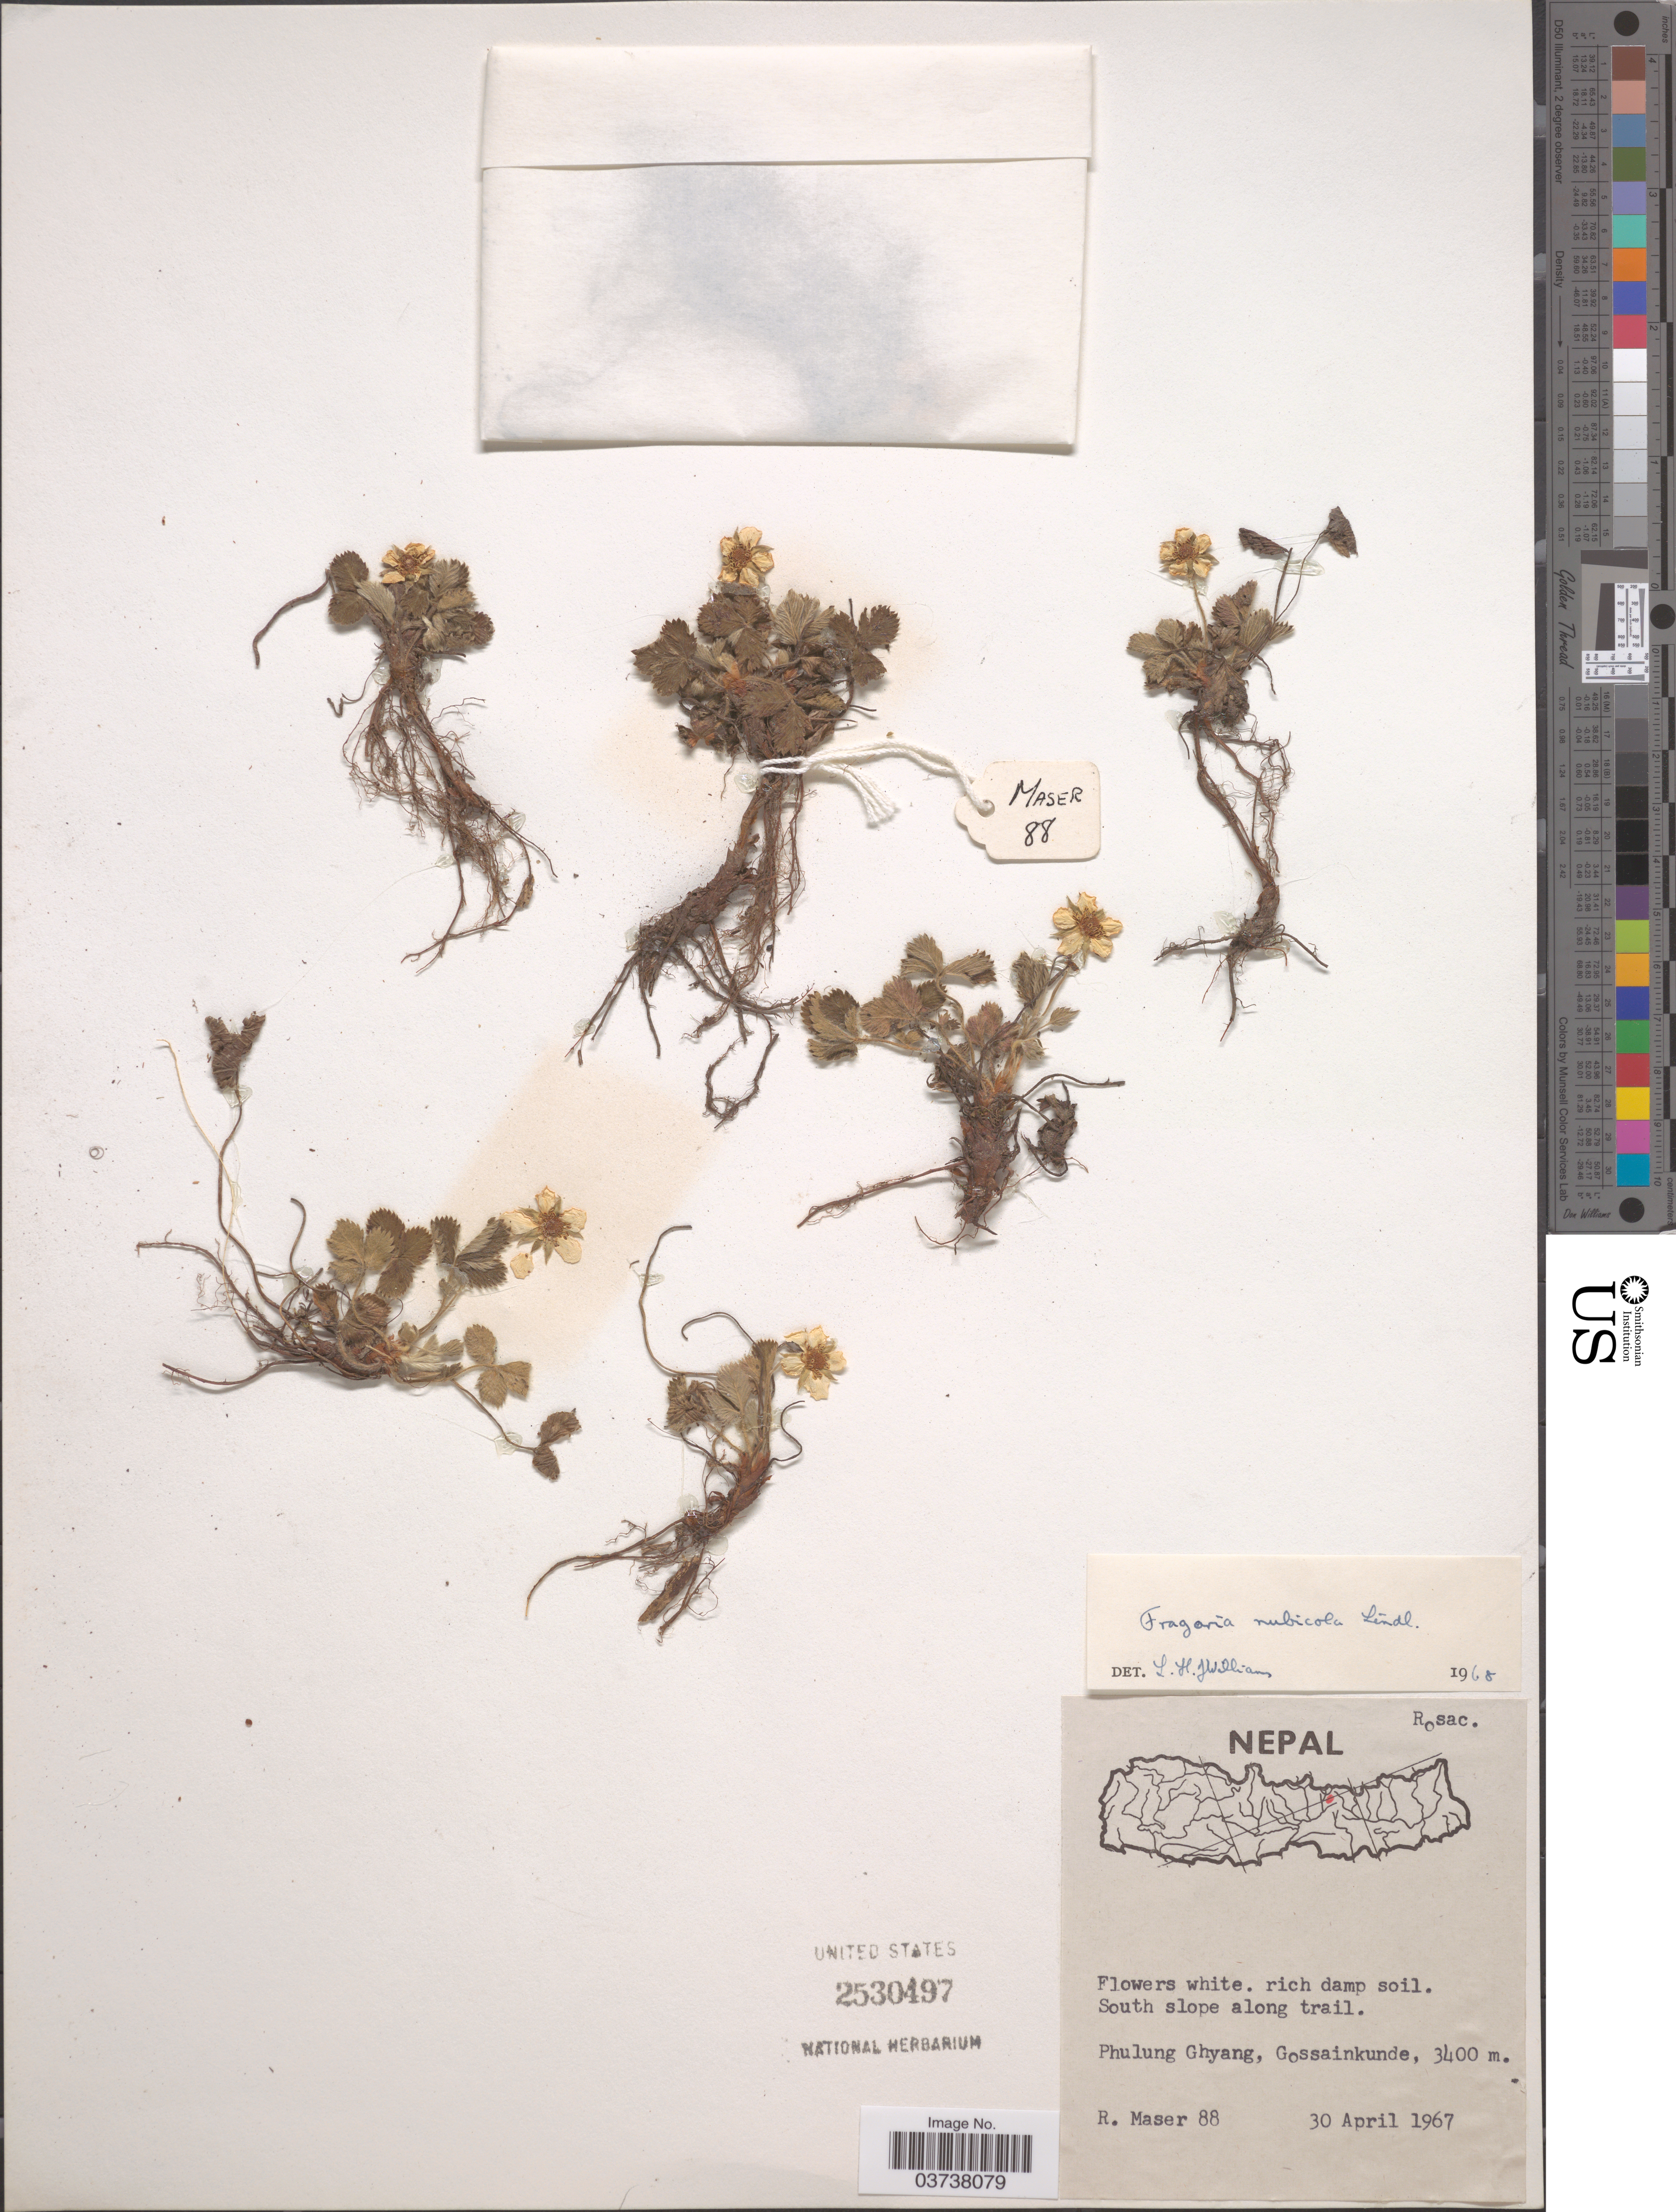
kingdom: Plantae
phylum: Tracheophyta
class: Magnoliopsida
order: Rosales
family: Rosaceae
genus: Fragaria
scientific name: Fragaria nubicola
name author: (Hook. f.) Lindl. ex Lacaita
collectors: R. Maser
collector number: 88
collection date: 1967-04-30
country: Nepal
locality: Phulung Ghyang, Gossainkunde.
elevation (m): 3400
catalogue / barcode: US 2530497